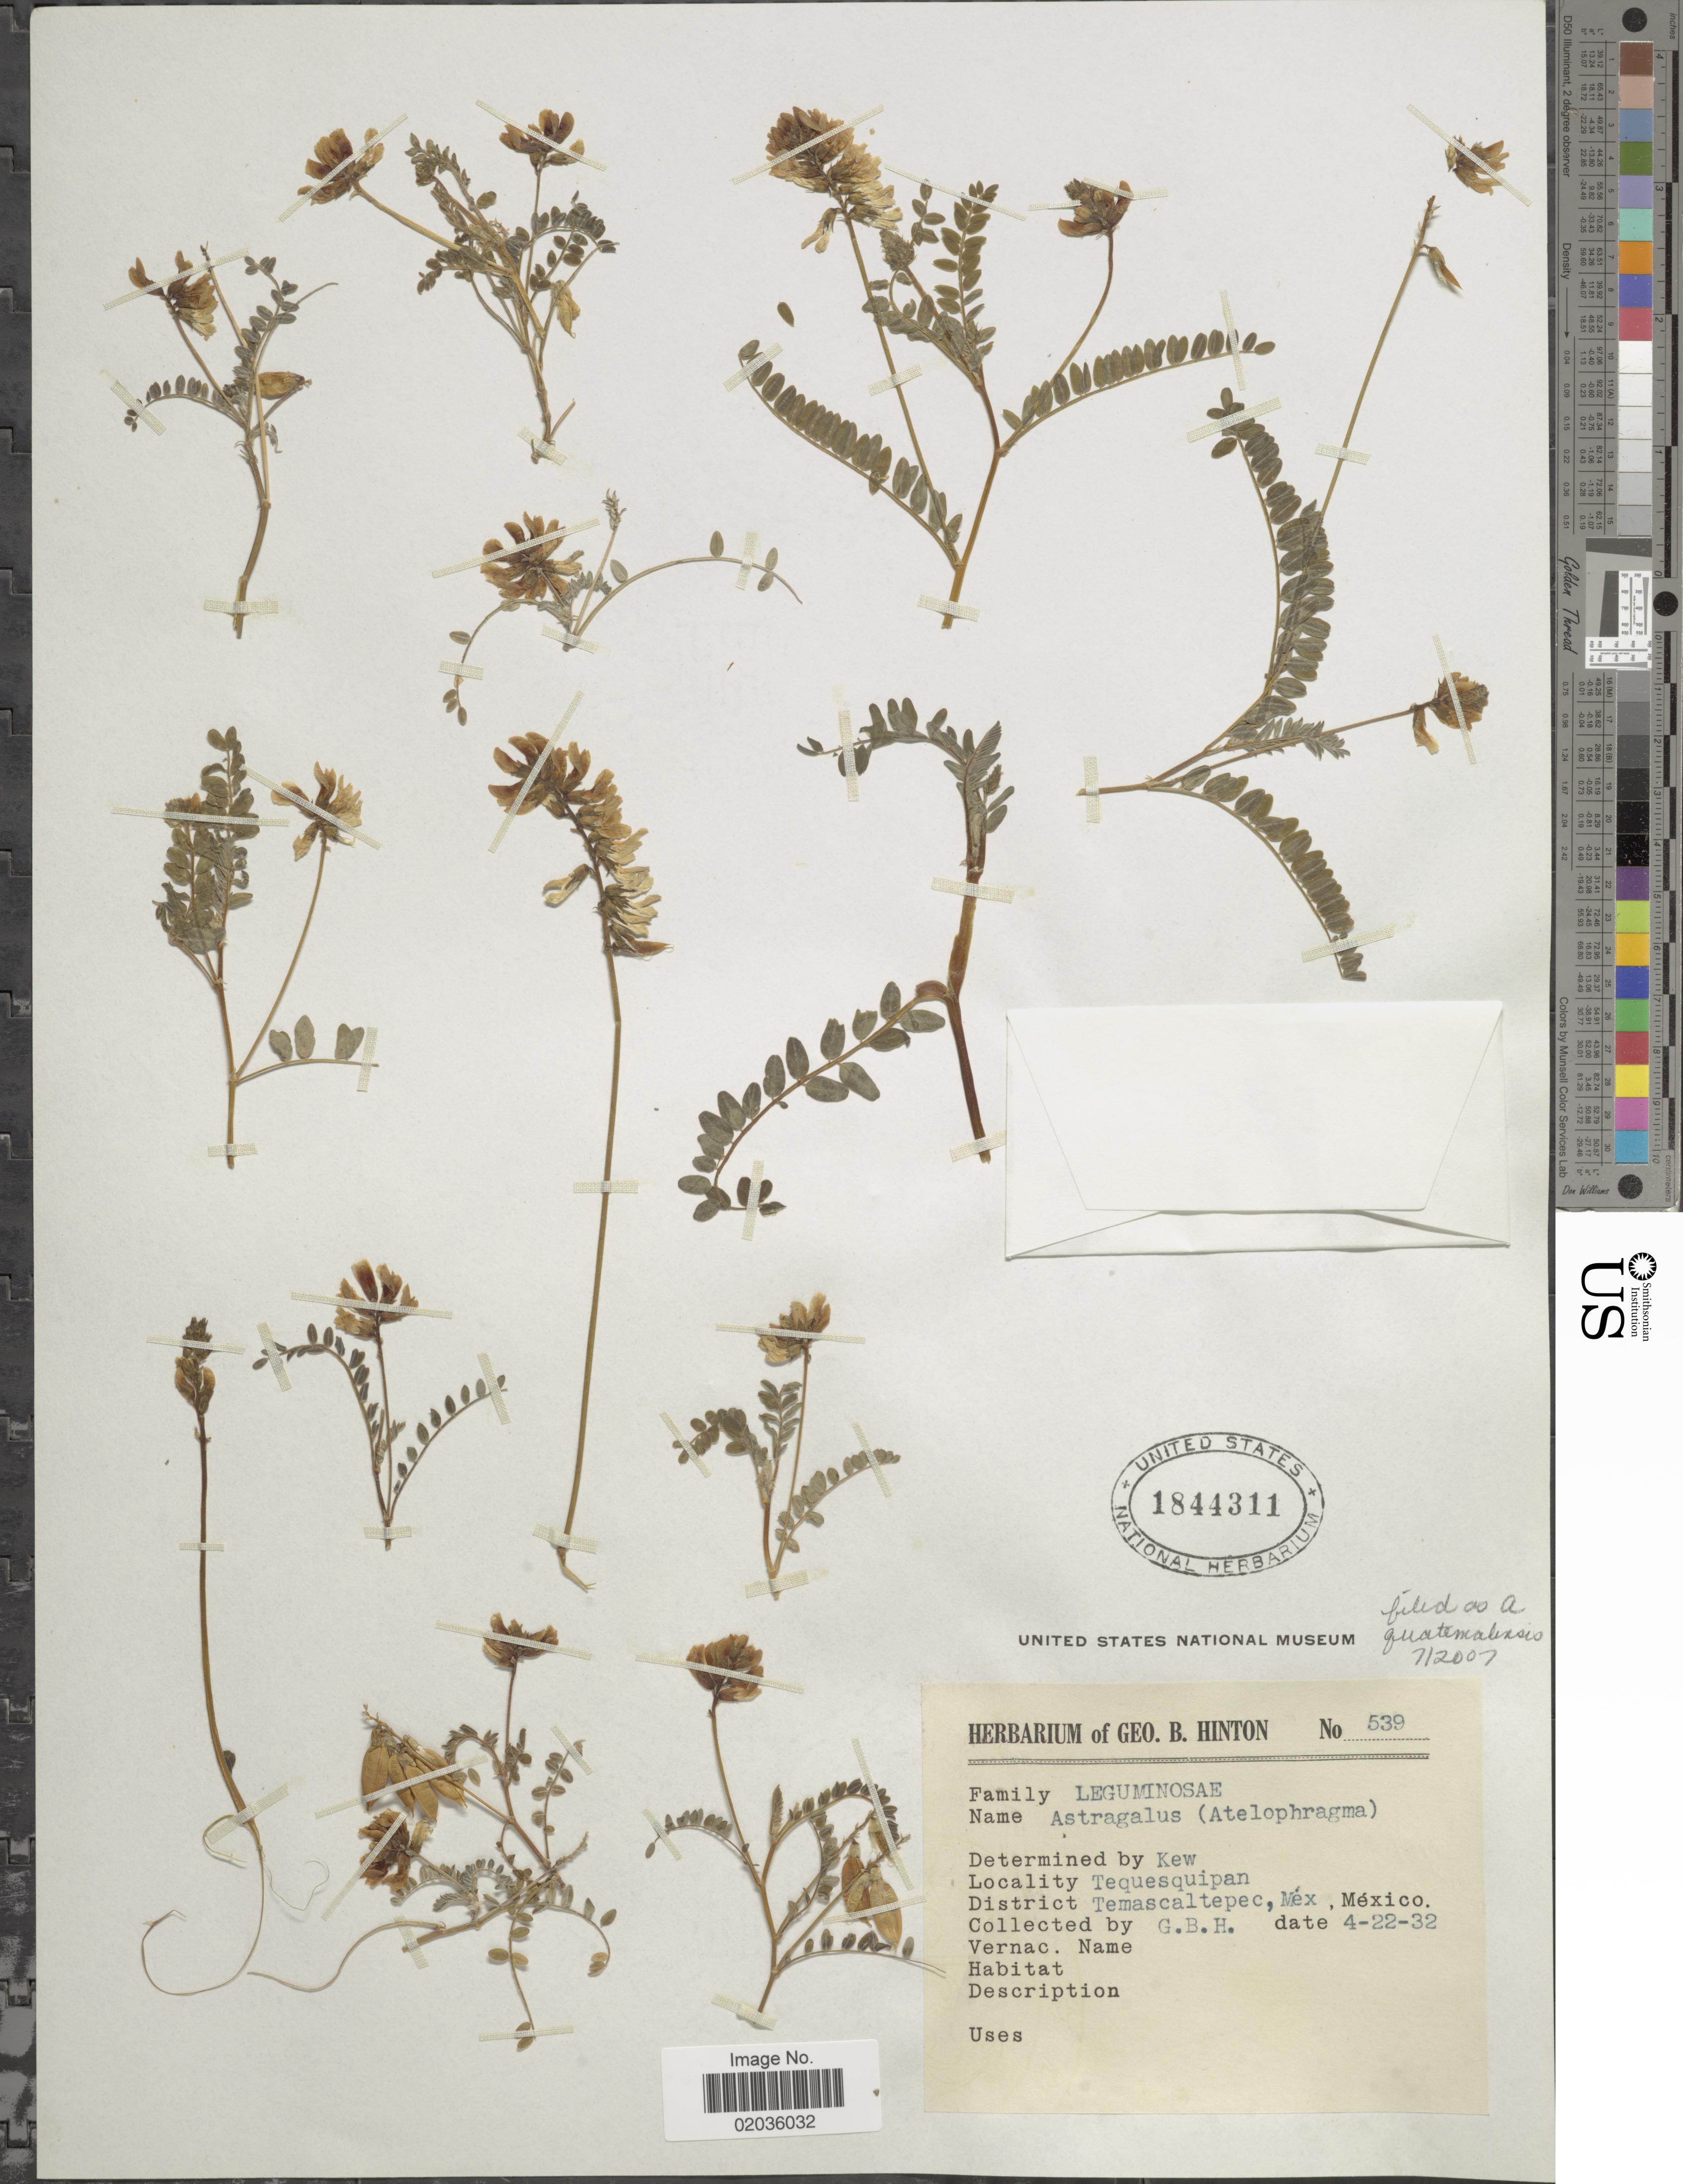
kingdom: Plantae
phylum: Tracheophyta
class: Magnoliopsida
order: Fabales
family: Fabaceae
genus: Astragalus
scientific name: Astragalus guatemalensis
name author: Hemsl.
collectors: G. B. Hinton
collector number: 539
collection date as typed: Transcribed d/m/y: 22/4/32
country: Mexico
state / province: México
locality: Tequesquipan, Temascaltepec, mex, Mexico.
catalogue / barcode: US 1844311